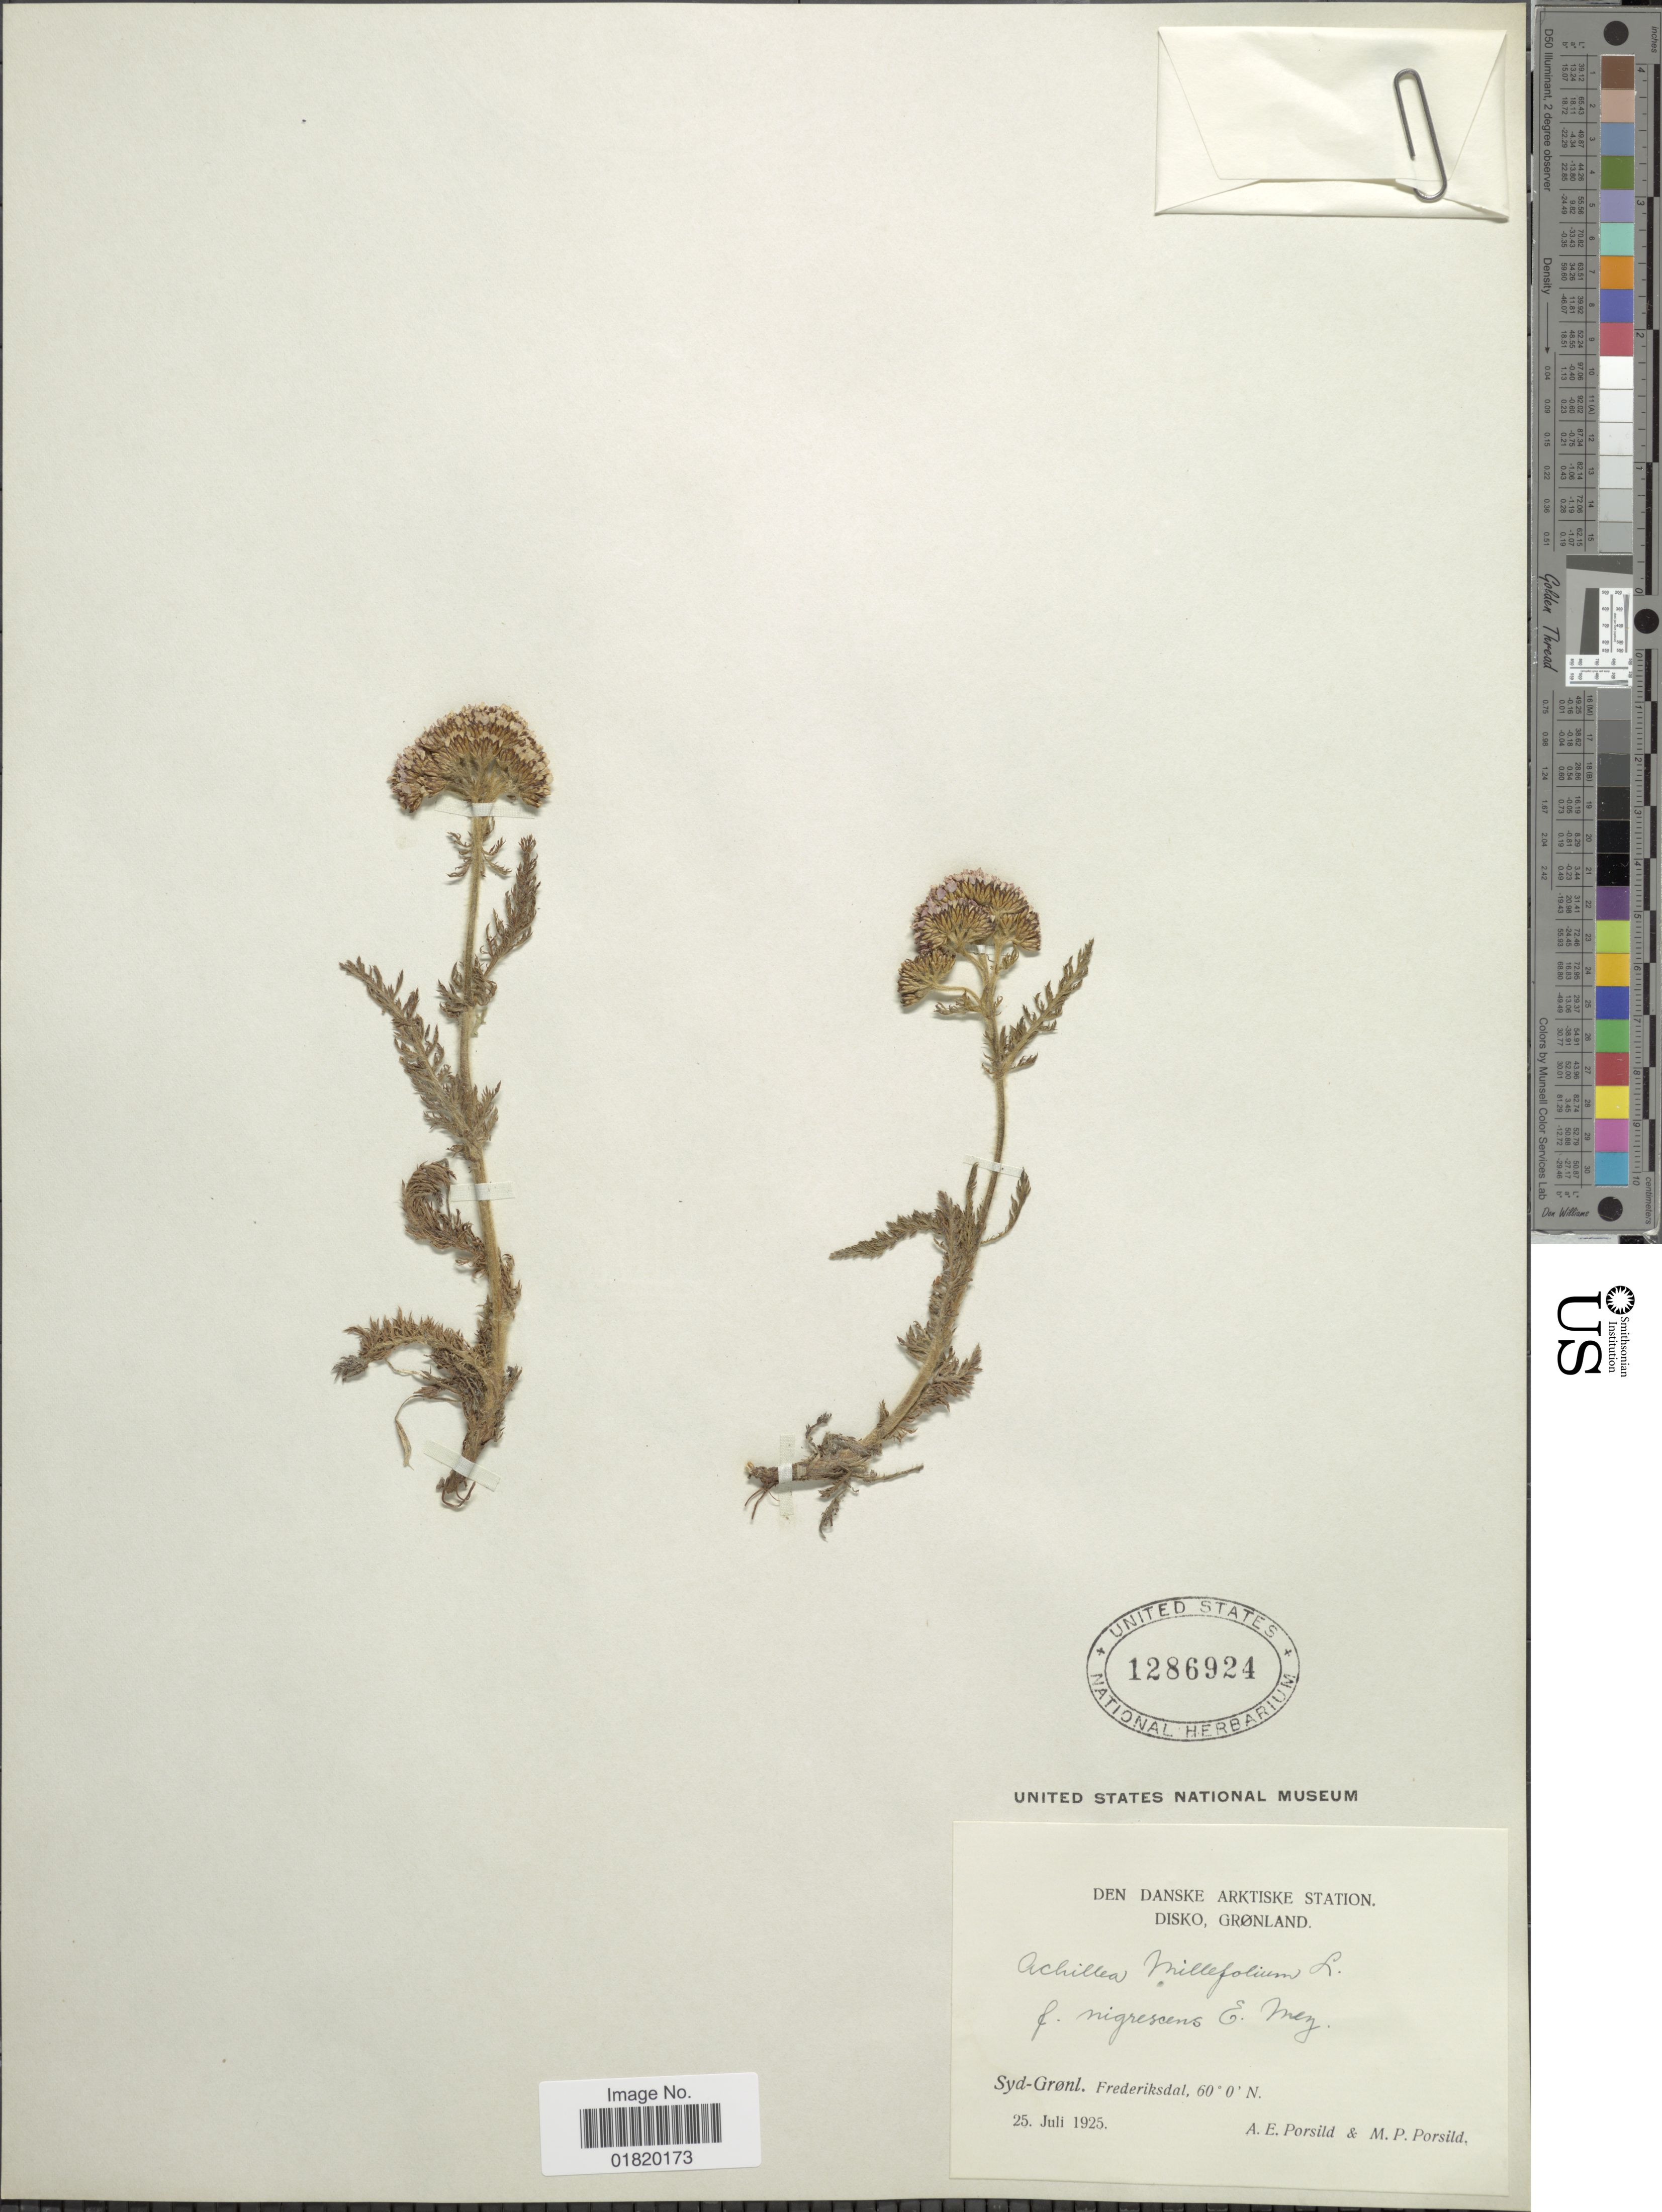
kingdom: Plantae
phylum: Tracheophyta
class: Magnoliopsida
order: Asterales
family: Asteraceae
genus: Achillea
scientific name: Achillea millefolium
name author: L.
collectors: A. E. Porsild & M. P. Porsild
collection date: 1925-07-25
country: Greenland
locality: Den Danske Arktiske Station. Disko. Syd-Grønl. Frederiksdal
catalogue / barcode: US 1286924